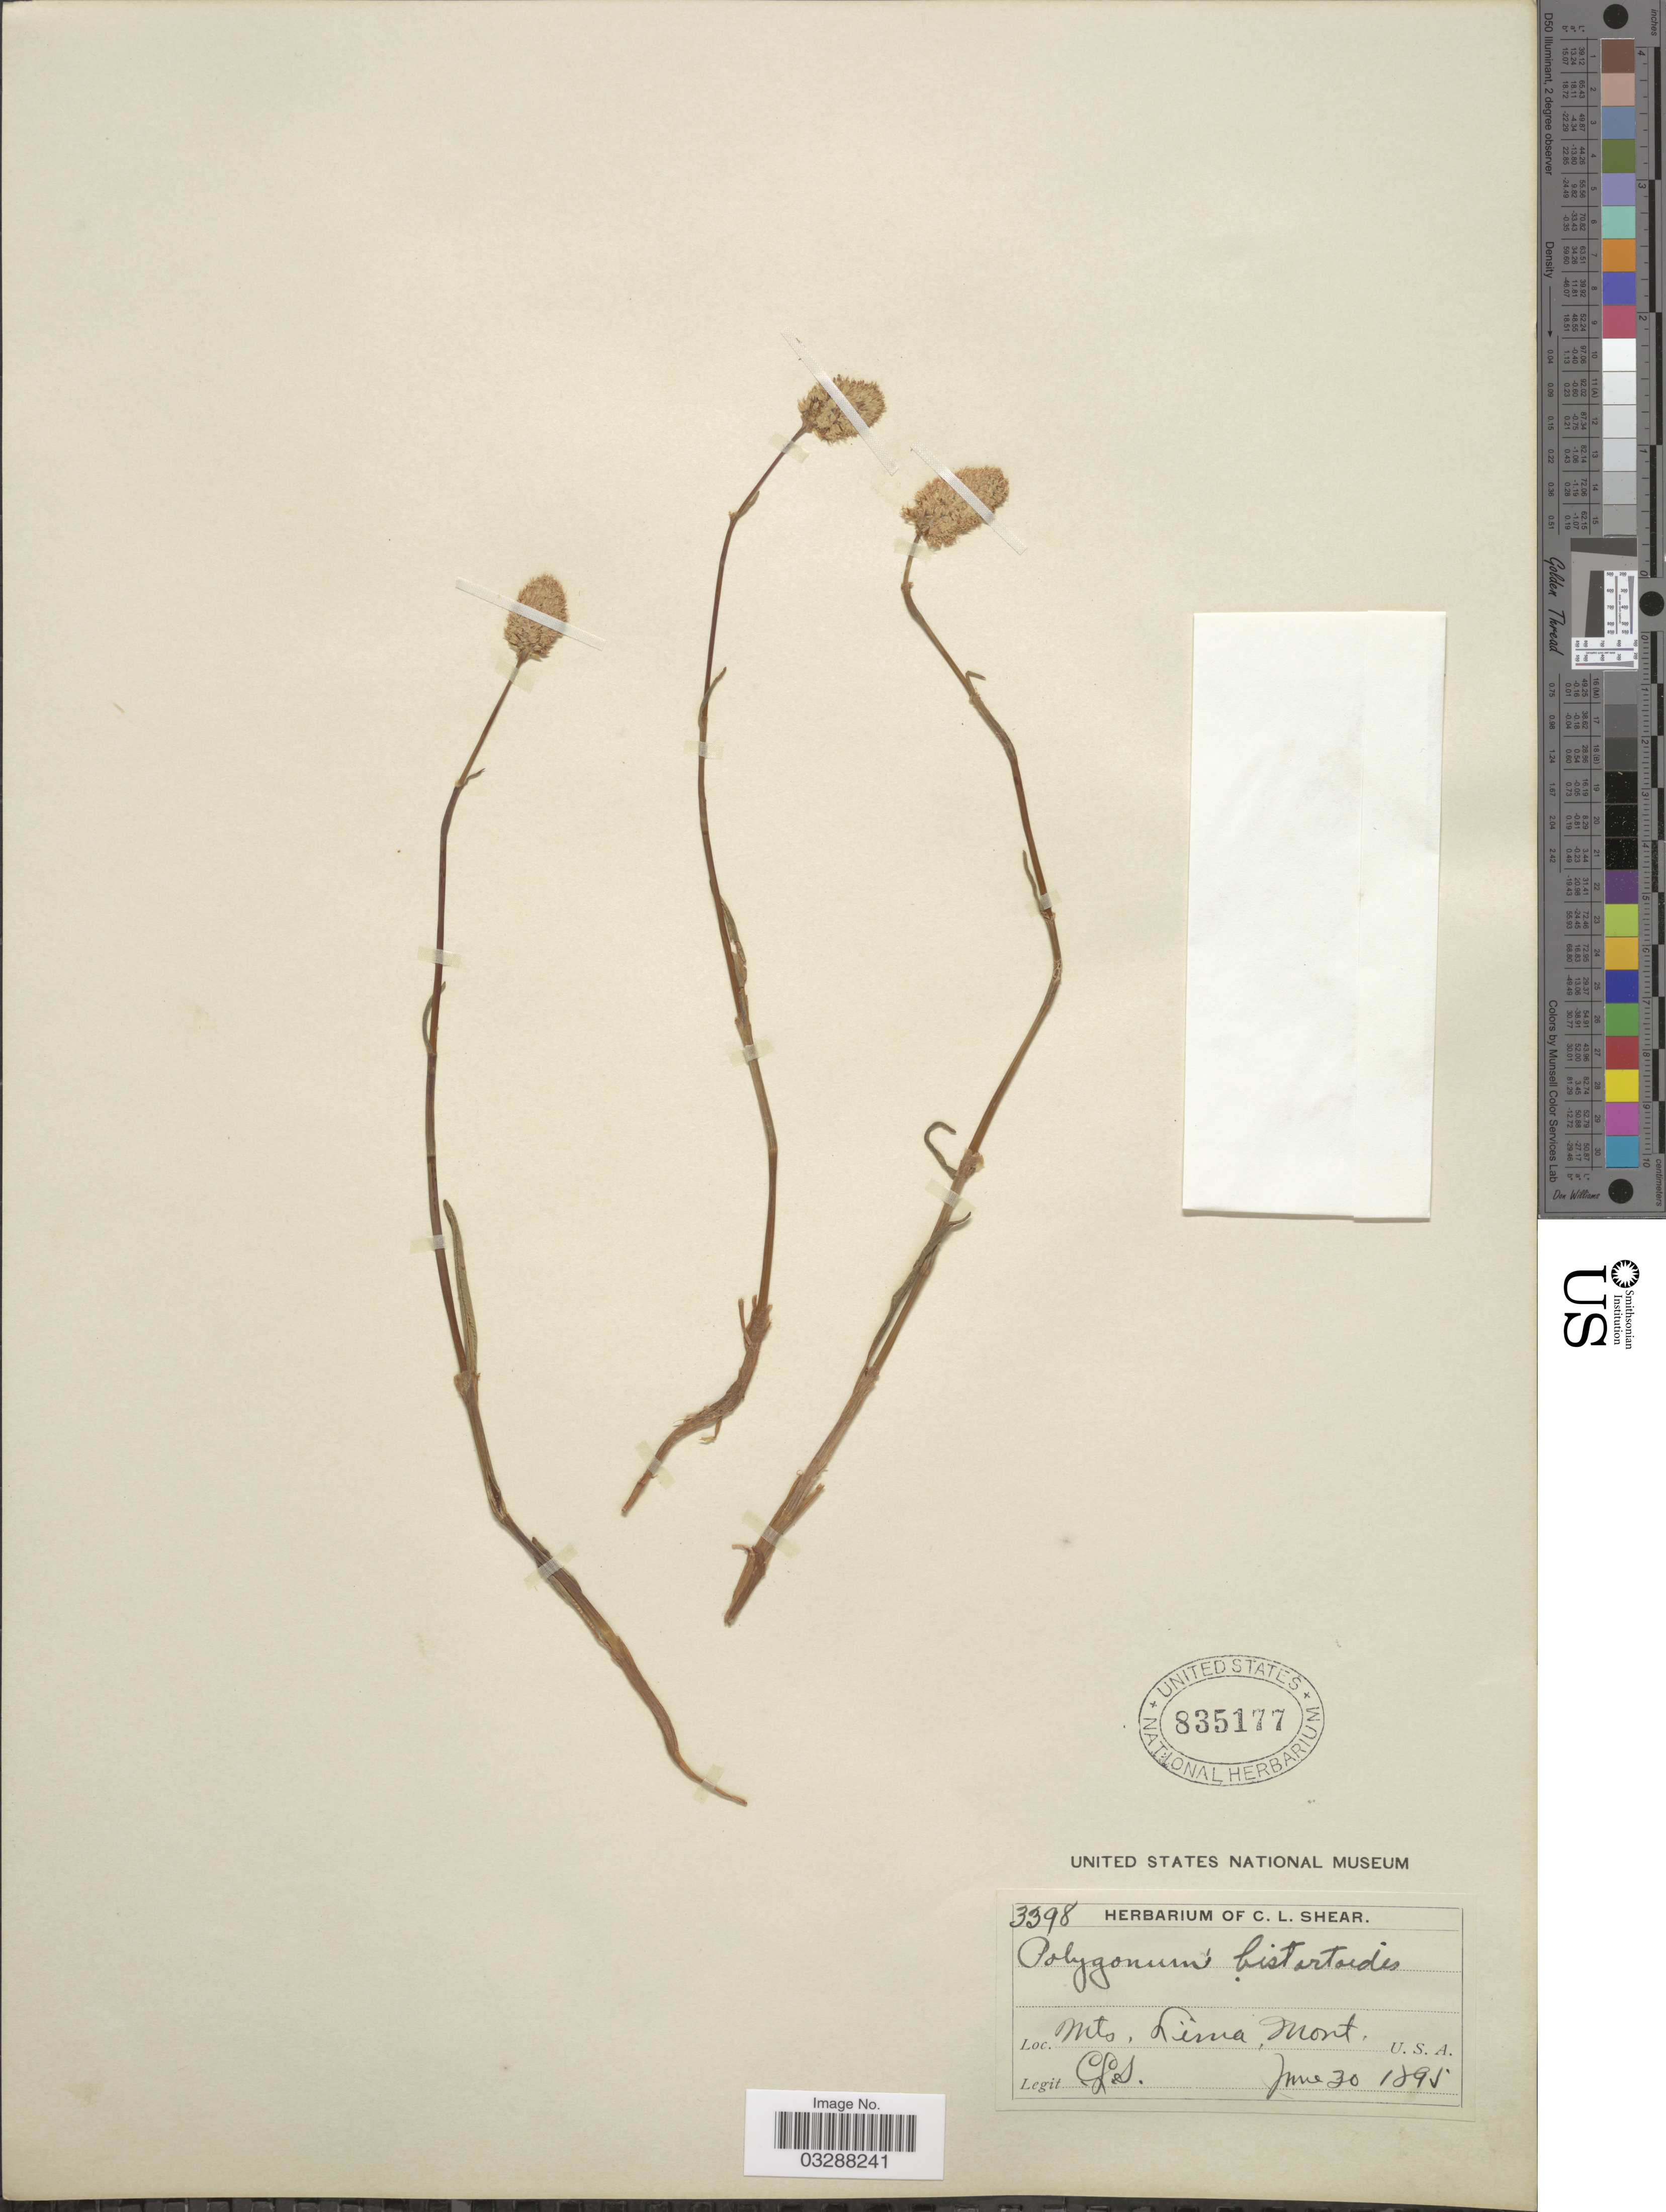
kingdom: Plantae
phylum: Tracheophyta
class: Magnoliopsida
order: Caryophyllales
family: Polygonaceae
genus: Bistorta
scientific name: Bistorta bistortoides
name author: (Pursh) Small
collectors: C. L. Shear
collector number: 3398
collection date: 1895-06-30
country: United States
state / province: Montana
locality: Mts., Lima.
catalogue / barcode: US 835177